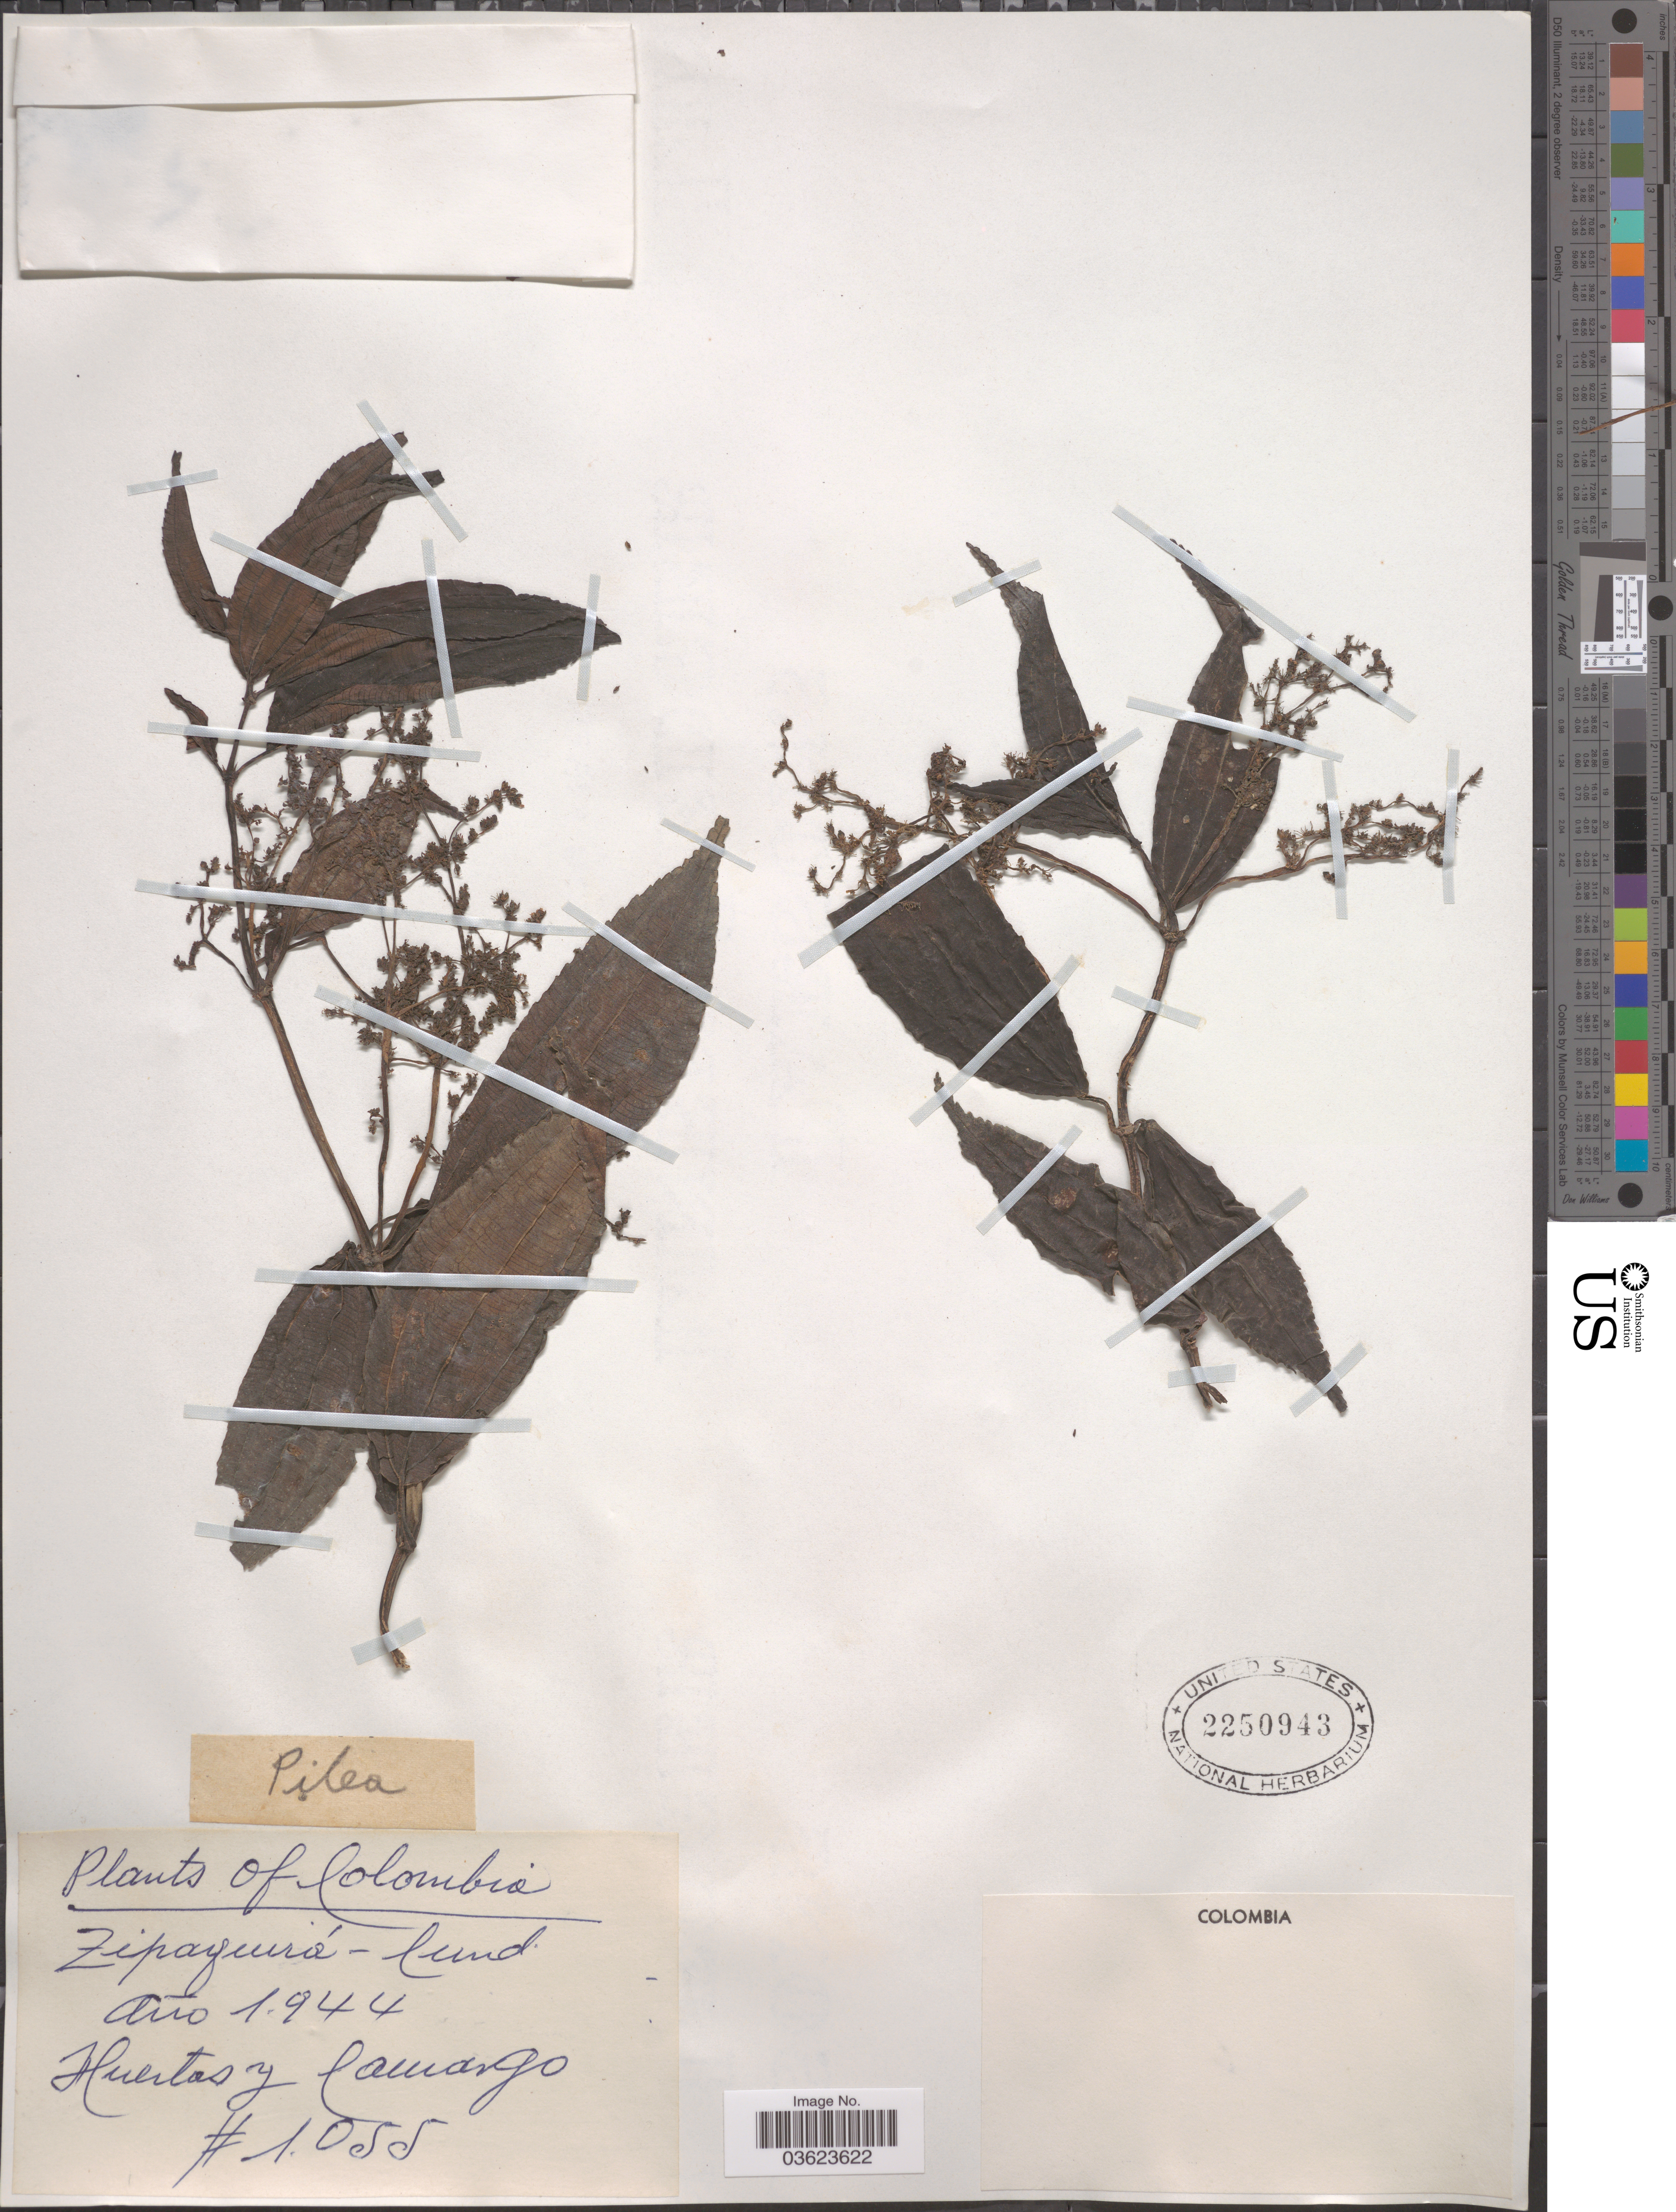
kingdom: Plantae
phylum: Tracheophyta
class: Magnoliopsida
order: Rosales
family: Urticaceae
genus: Pilea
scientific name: Pilea sp.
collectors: Huertas & -. Camargo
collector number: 1055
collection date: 1944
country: Colombia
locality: Zipaquirá-Cund.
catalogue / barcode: US 2250943